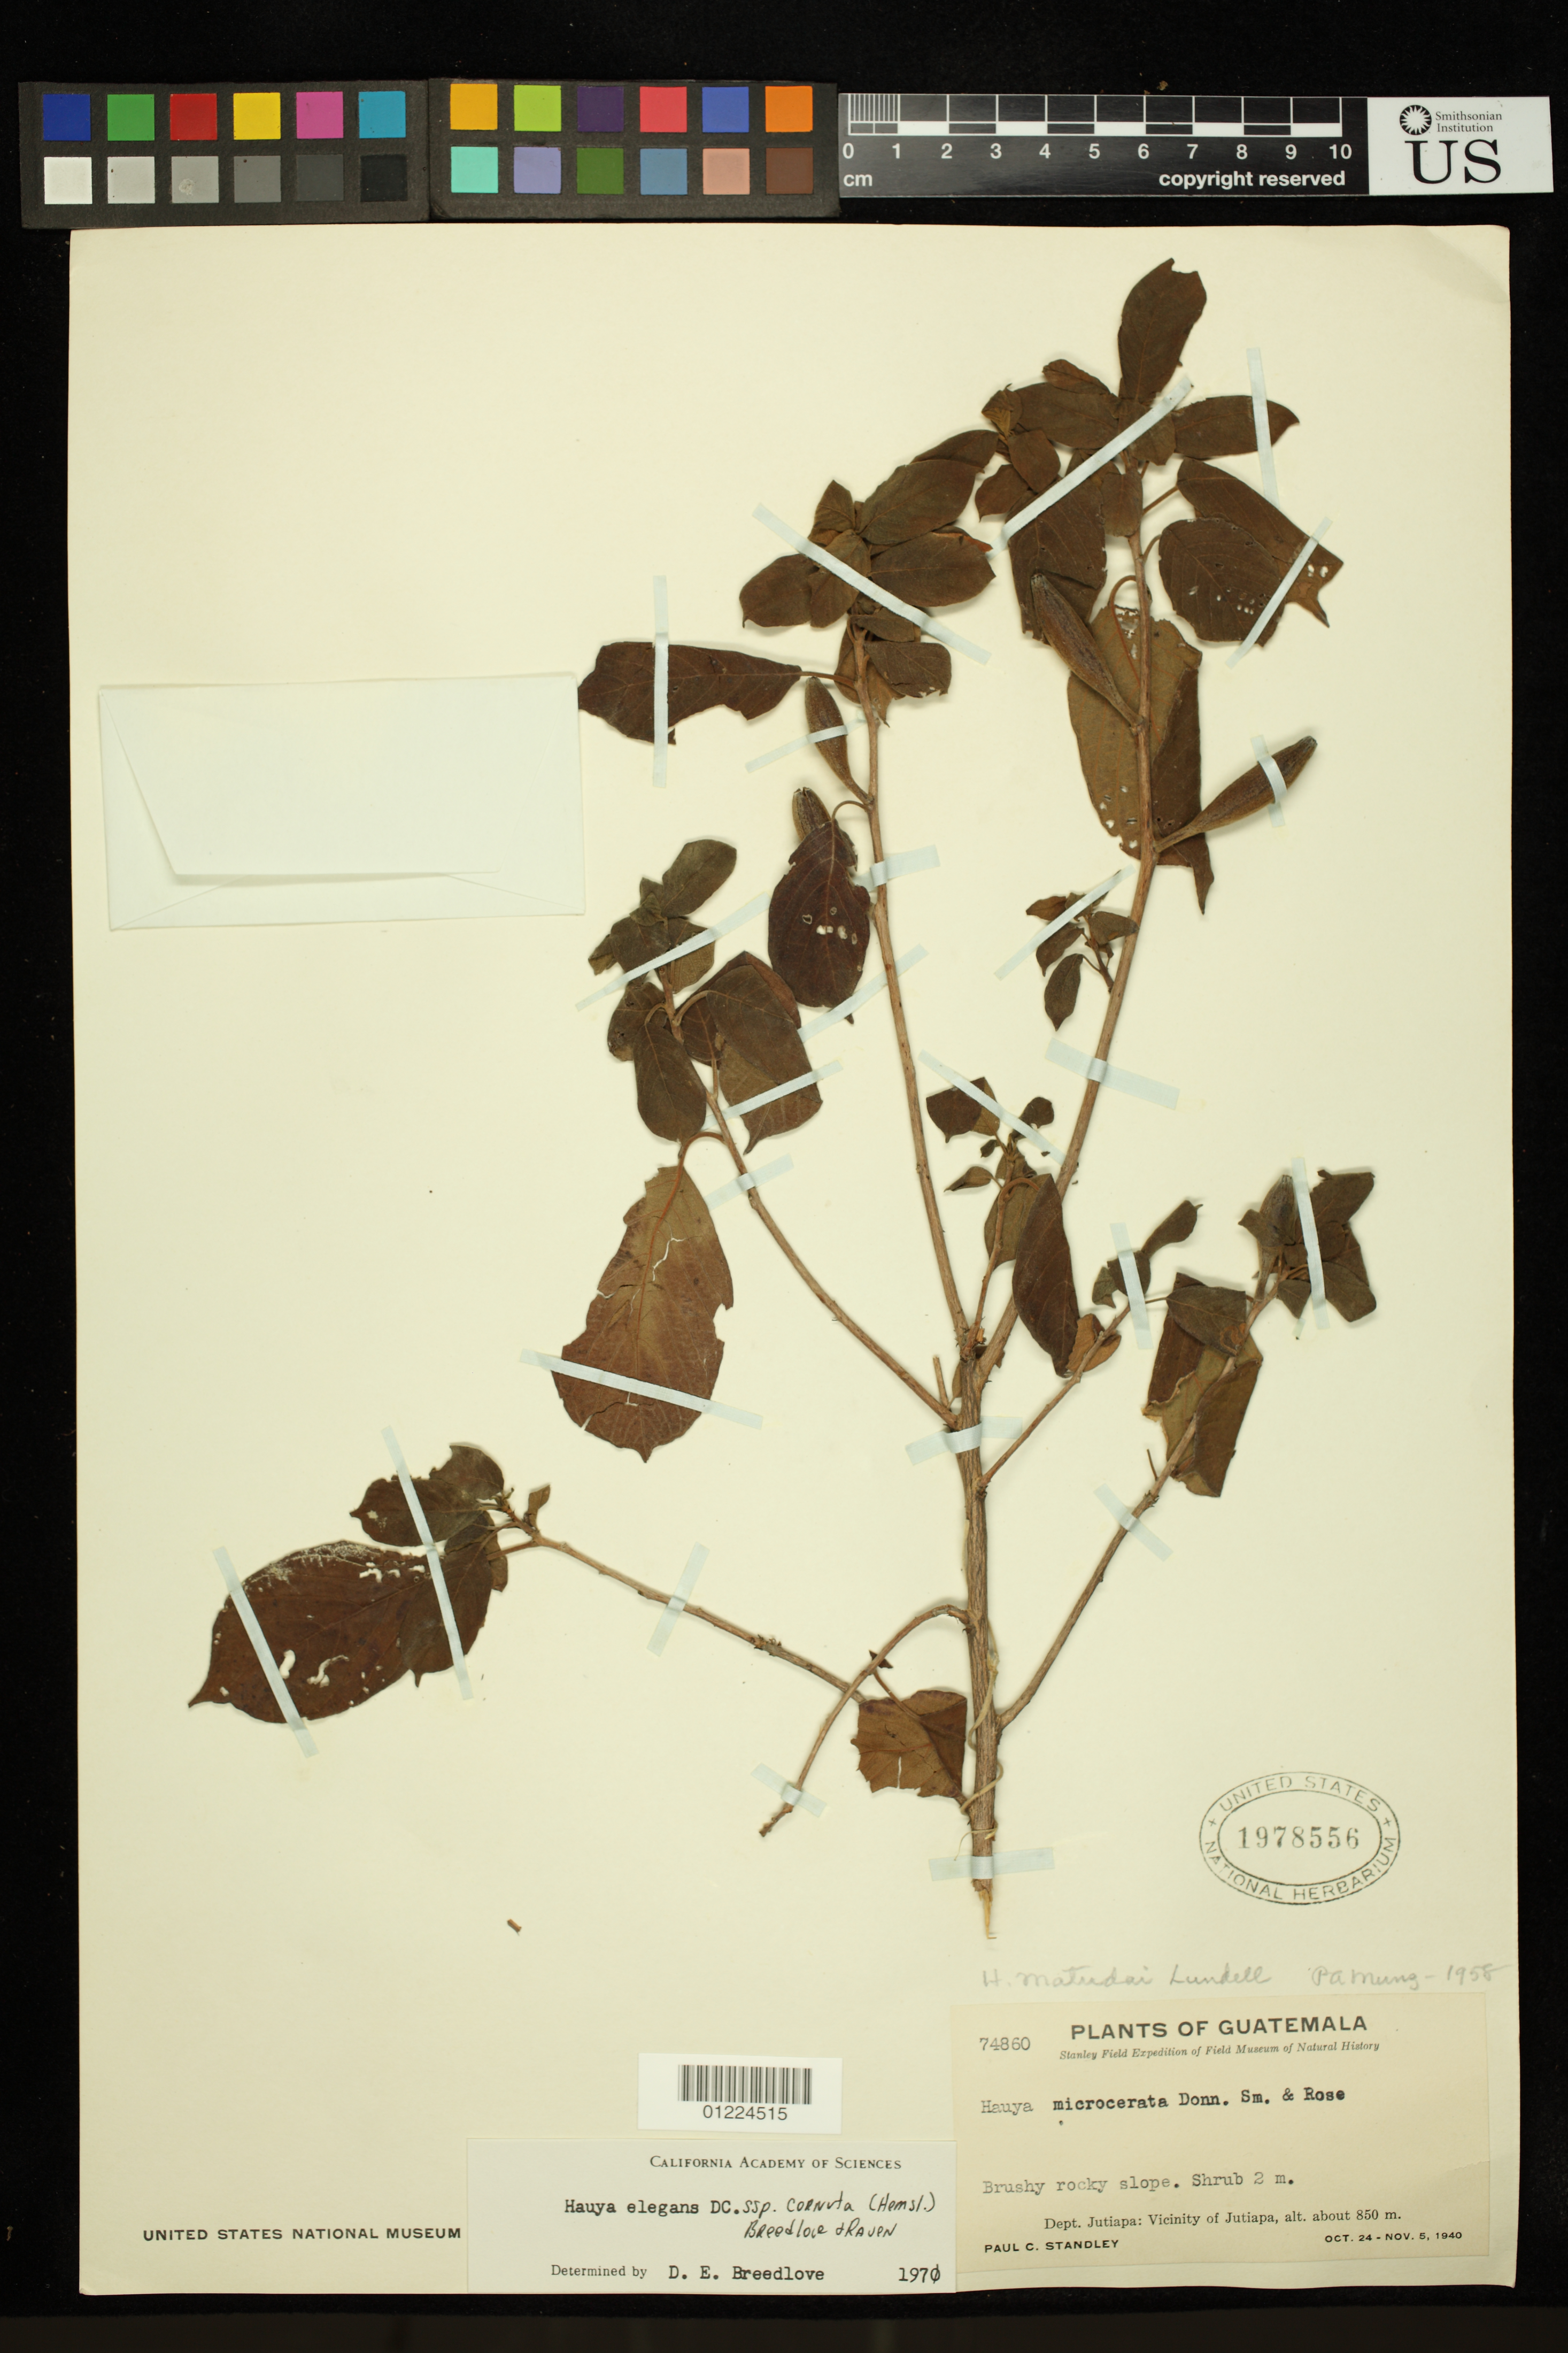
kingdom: Plantae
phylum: Tracheophyta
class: Magnoliopsida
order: Myrtales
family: Onagraceae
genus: Ludwigia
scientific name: Ludwigia hyssopifolia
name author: (G. Don) Exell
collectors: P. C. Standley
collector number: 74860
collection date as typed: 24 Oct 1940 to 05 Nov 1940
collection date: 1940-10-24/1940-11-05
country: Guatemala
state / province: Jutiapa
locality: Vicinity of Jutiapa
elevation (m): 850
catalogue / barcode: US 1978556